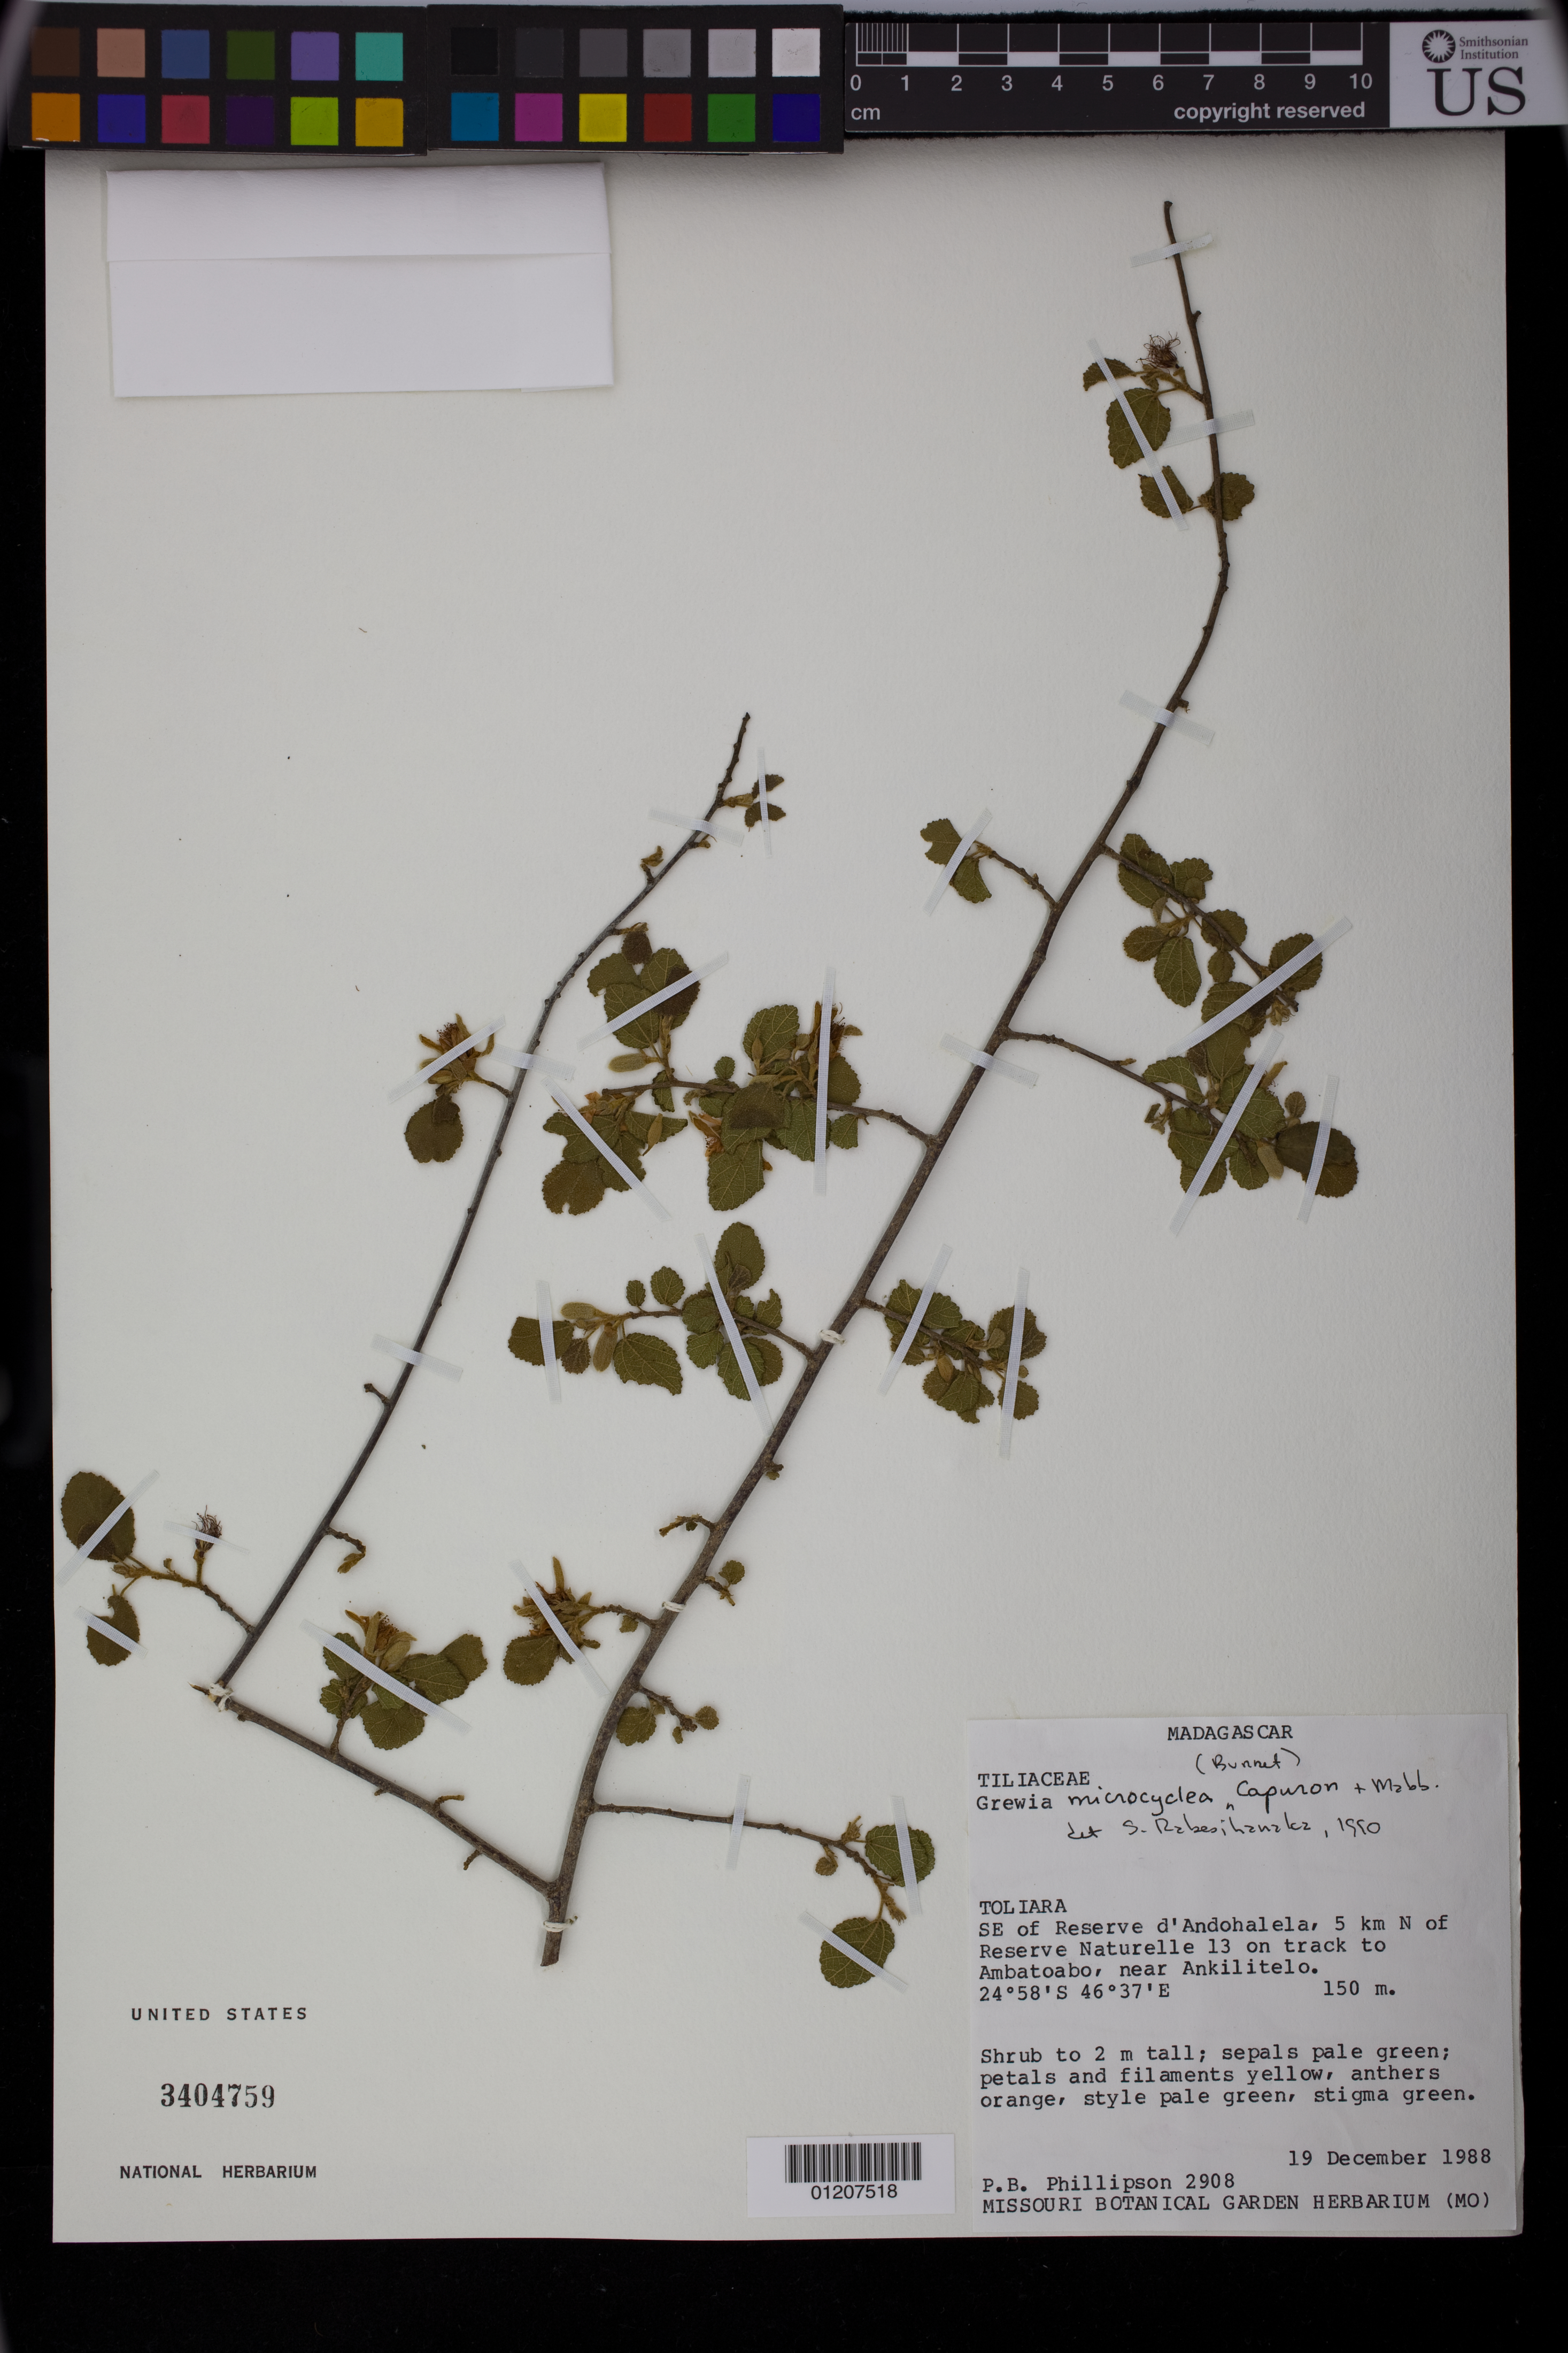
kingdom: Plantae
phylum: Tracheophyta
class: Magnoliopsida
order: Malvales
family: Malvaceae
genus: Grewia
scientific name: Grewia microcyclea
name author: (Burret) Capuron & Mabb.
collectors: P. B. Phillipson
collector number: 2908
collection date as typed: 19 Dec 1988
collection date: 1988-12-19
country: Madagascar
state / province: Anosy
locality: Toliara. SE of Reserve d'Andohalela, 5 km N of Reserve Naturelle 13 on track to Ambatoabo, near Ankilitelo.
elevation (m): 150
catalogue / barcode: US 3404759